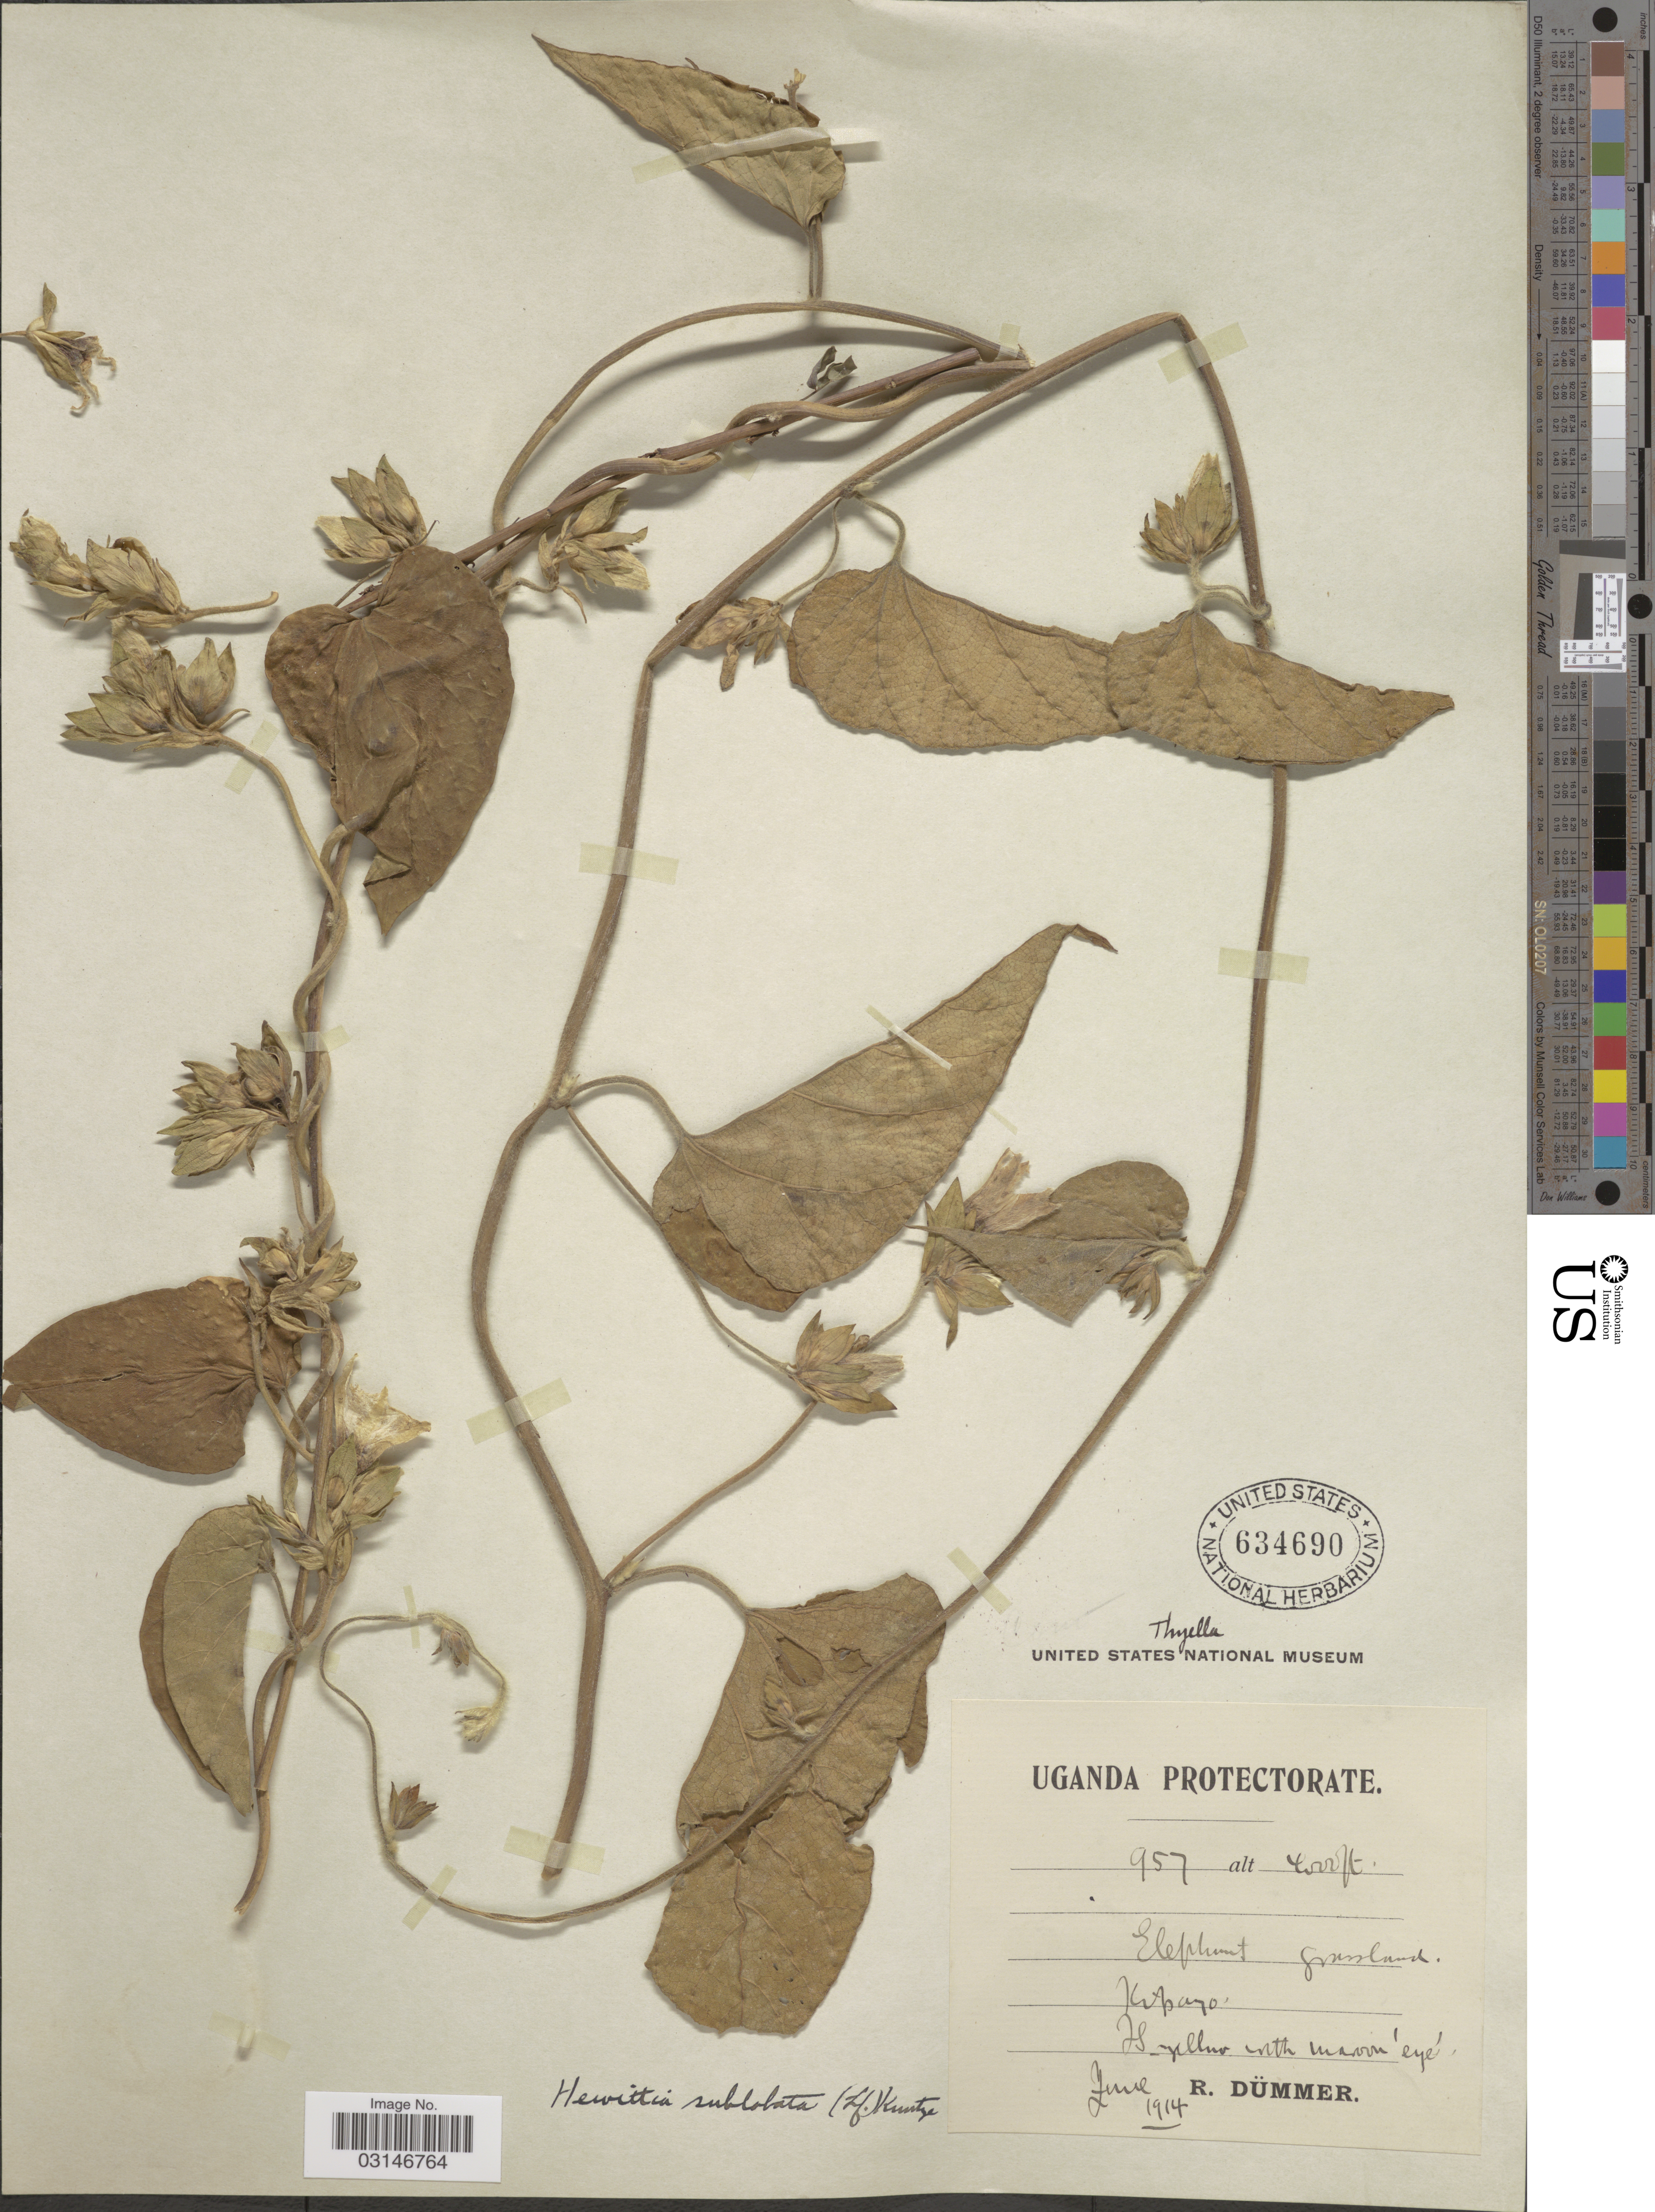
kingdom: Plantae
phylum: Tracheophyta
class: Magnoliopsida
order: Solanales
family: Convolvulaceae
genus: Hewittia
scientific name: Hewittia sublobata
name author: (L. f.) Kuntze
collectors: R. A. Dümmer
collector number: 957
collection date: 1914-06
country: Uganda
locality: Uganda Protectorate. Kipayo.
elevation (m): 1219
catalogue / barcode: US 634690